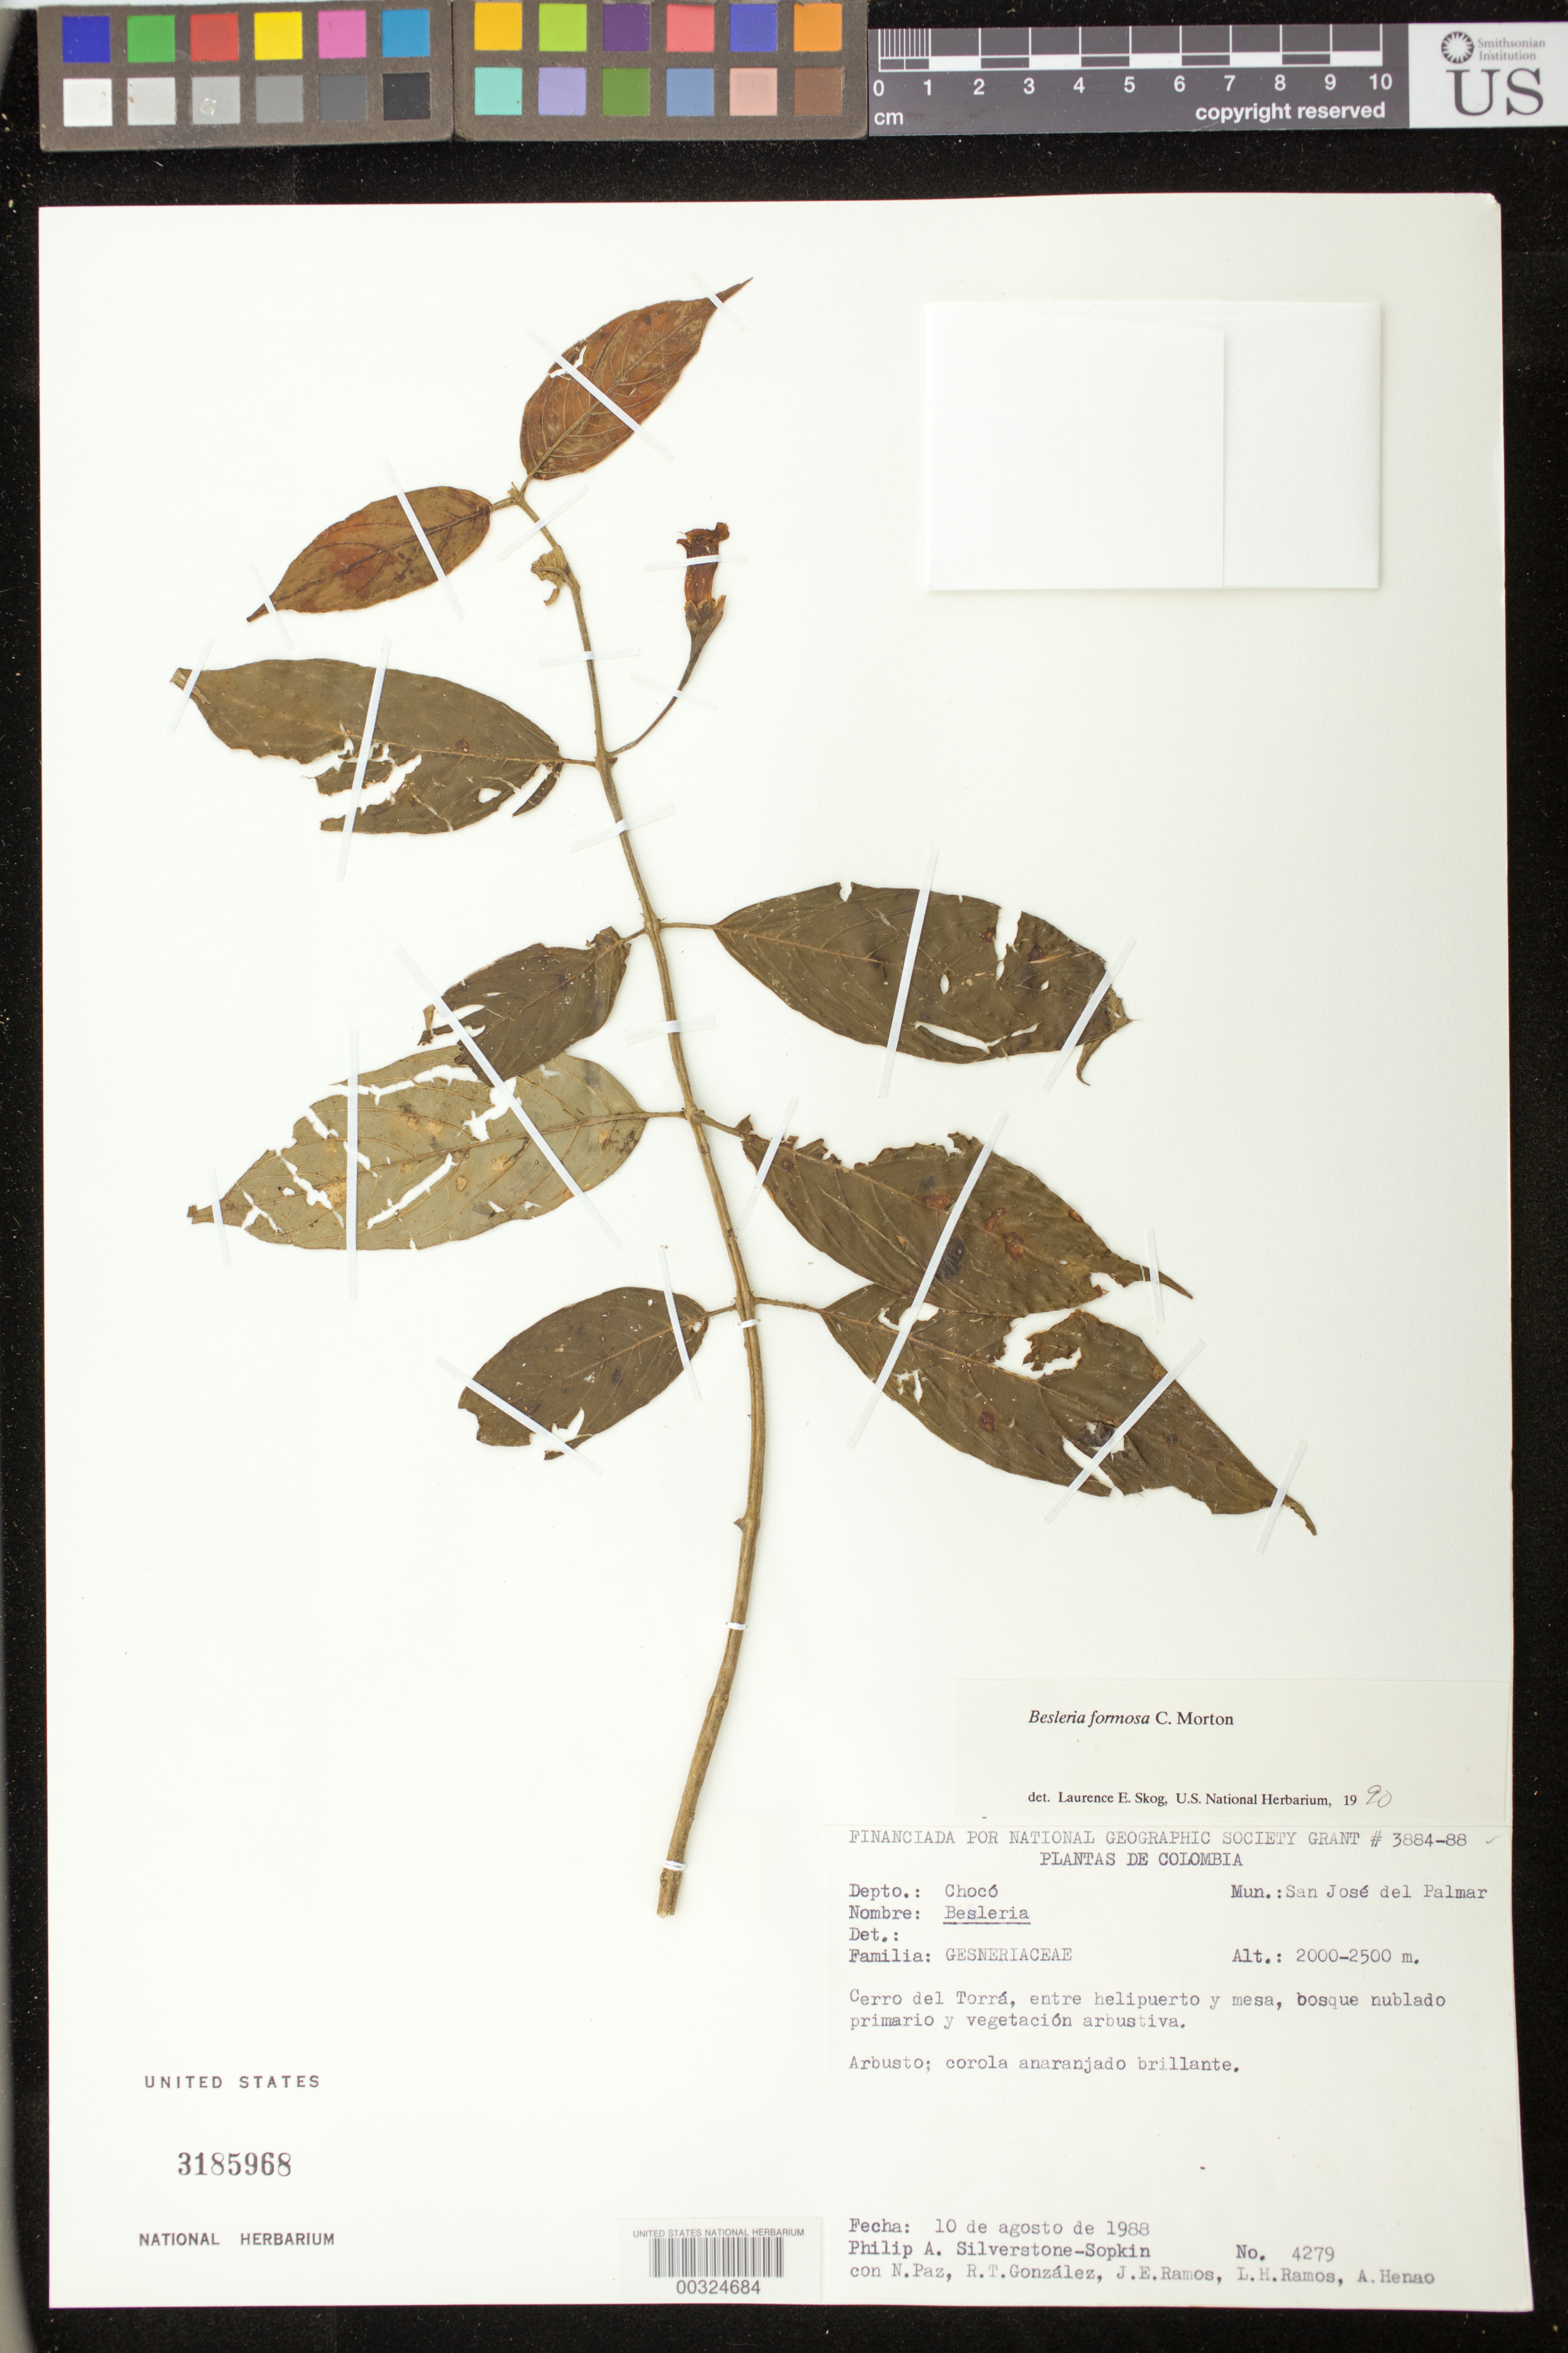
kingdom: Plantae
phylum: Tracheophyta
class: Magnoliopsida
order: Lamiales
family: Gesneriaceae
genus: Besleria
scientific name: Besleria amabilis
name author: C.V. Morton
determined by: Skog, Laurence E.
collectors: P. A. Silverstone-Sopkin, N. Paz, R. Gonzalez, J. E. Ramos, L. Ramos & A. Henao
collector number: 4279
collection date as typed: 10 Aug 1988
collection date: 1988-08-10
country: Colombia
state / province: Chocó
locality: Mun. of San Jose del Palmar, Cerro del Torra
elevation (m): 2000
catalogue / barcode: US 3185968